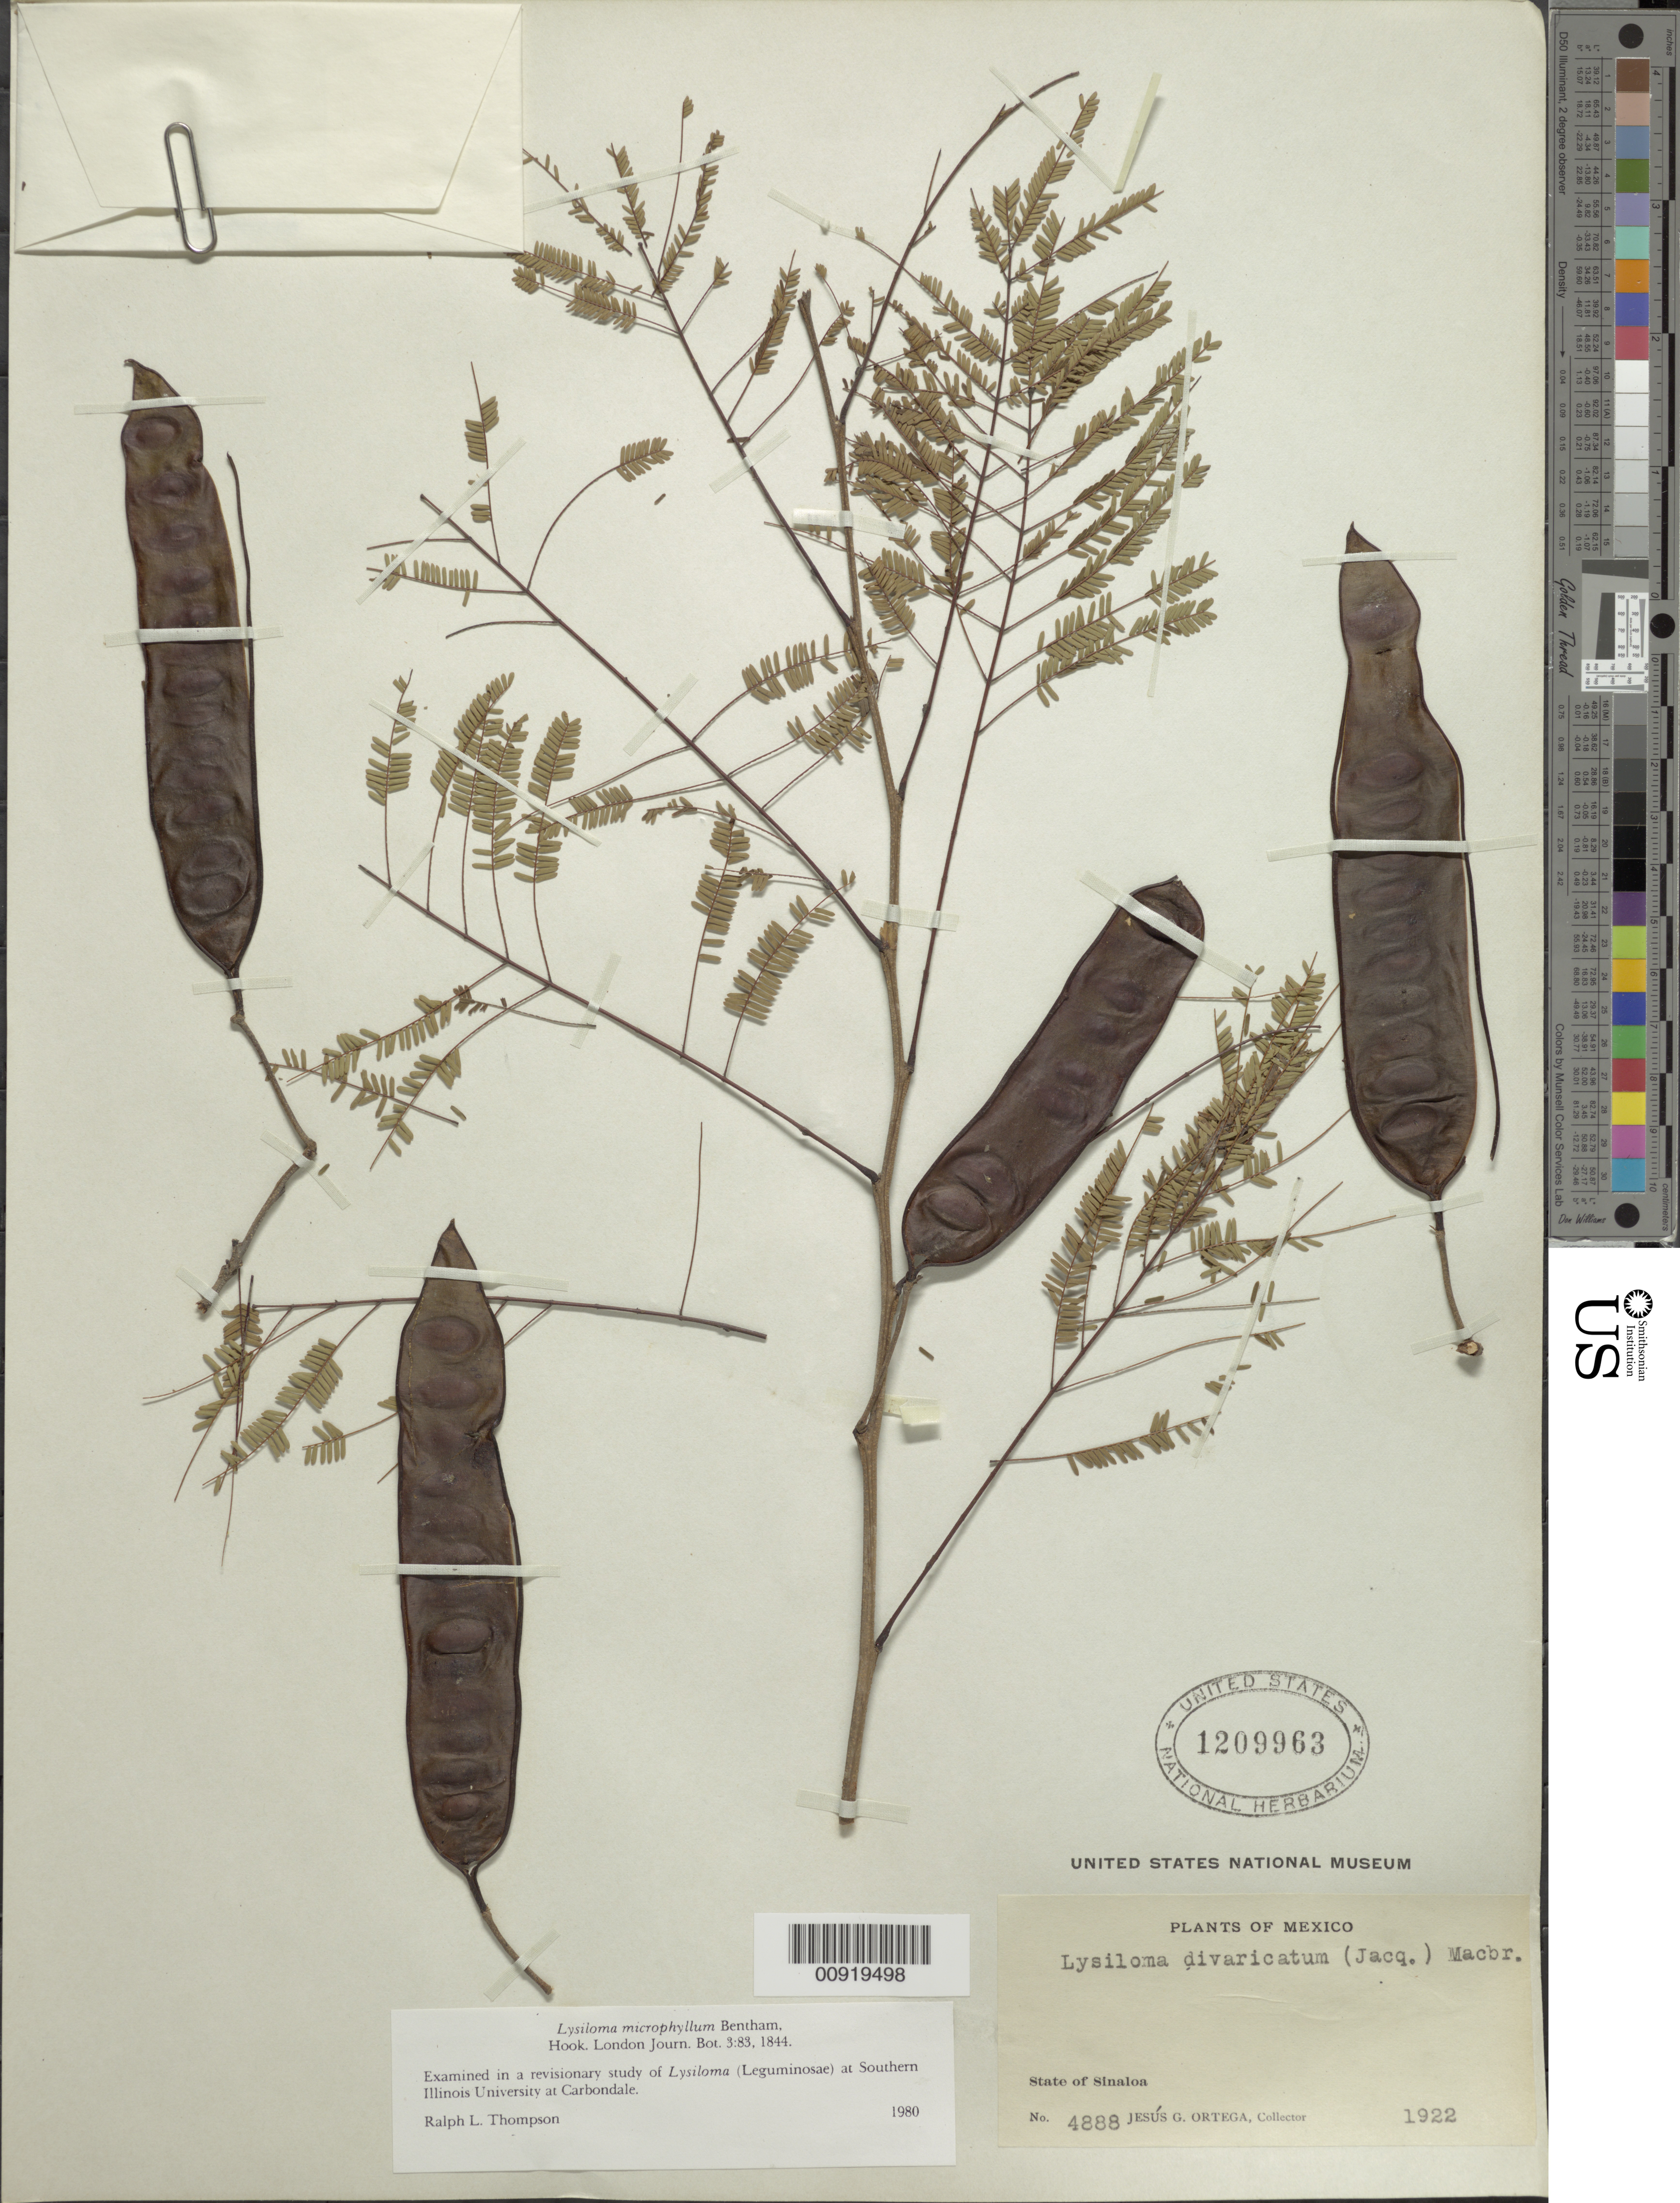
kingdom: Plantae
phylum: Tracheophyta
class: Magnoliopsida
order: Fabales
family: Fabaceae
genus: Lysiloma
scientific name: Lysiloma microphyllum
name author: Benth.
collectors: J. Ortega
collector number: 4888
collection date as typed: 1922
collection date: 1922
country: Mexico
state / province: Sinaloa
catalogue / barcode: US 1209963